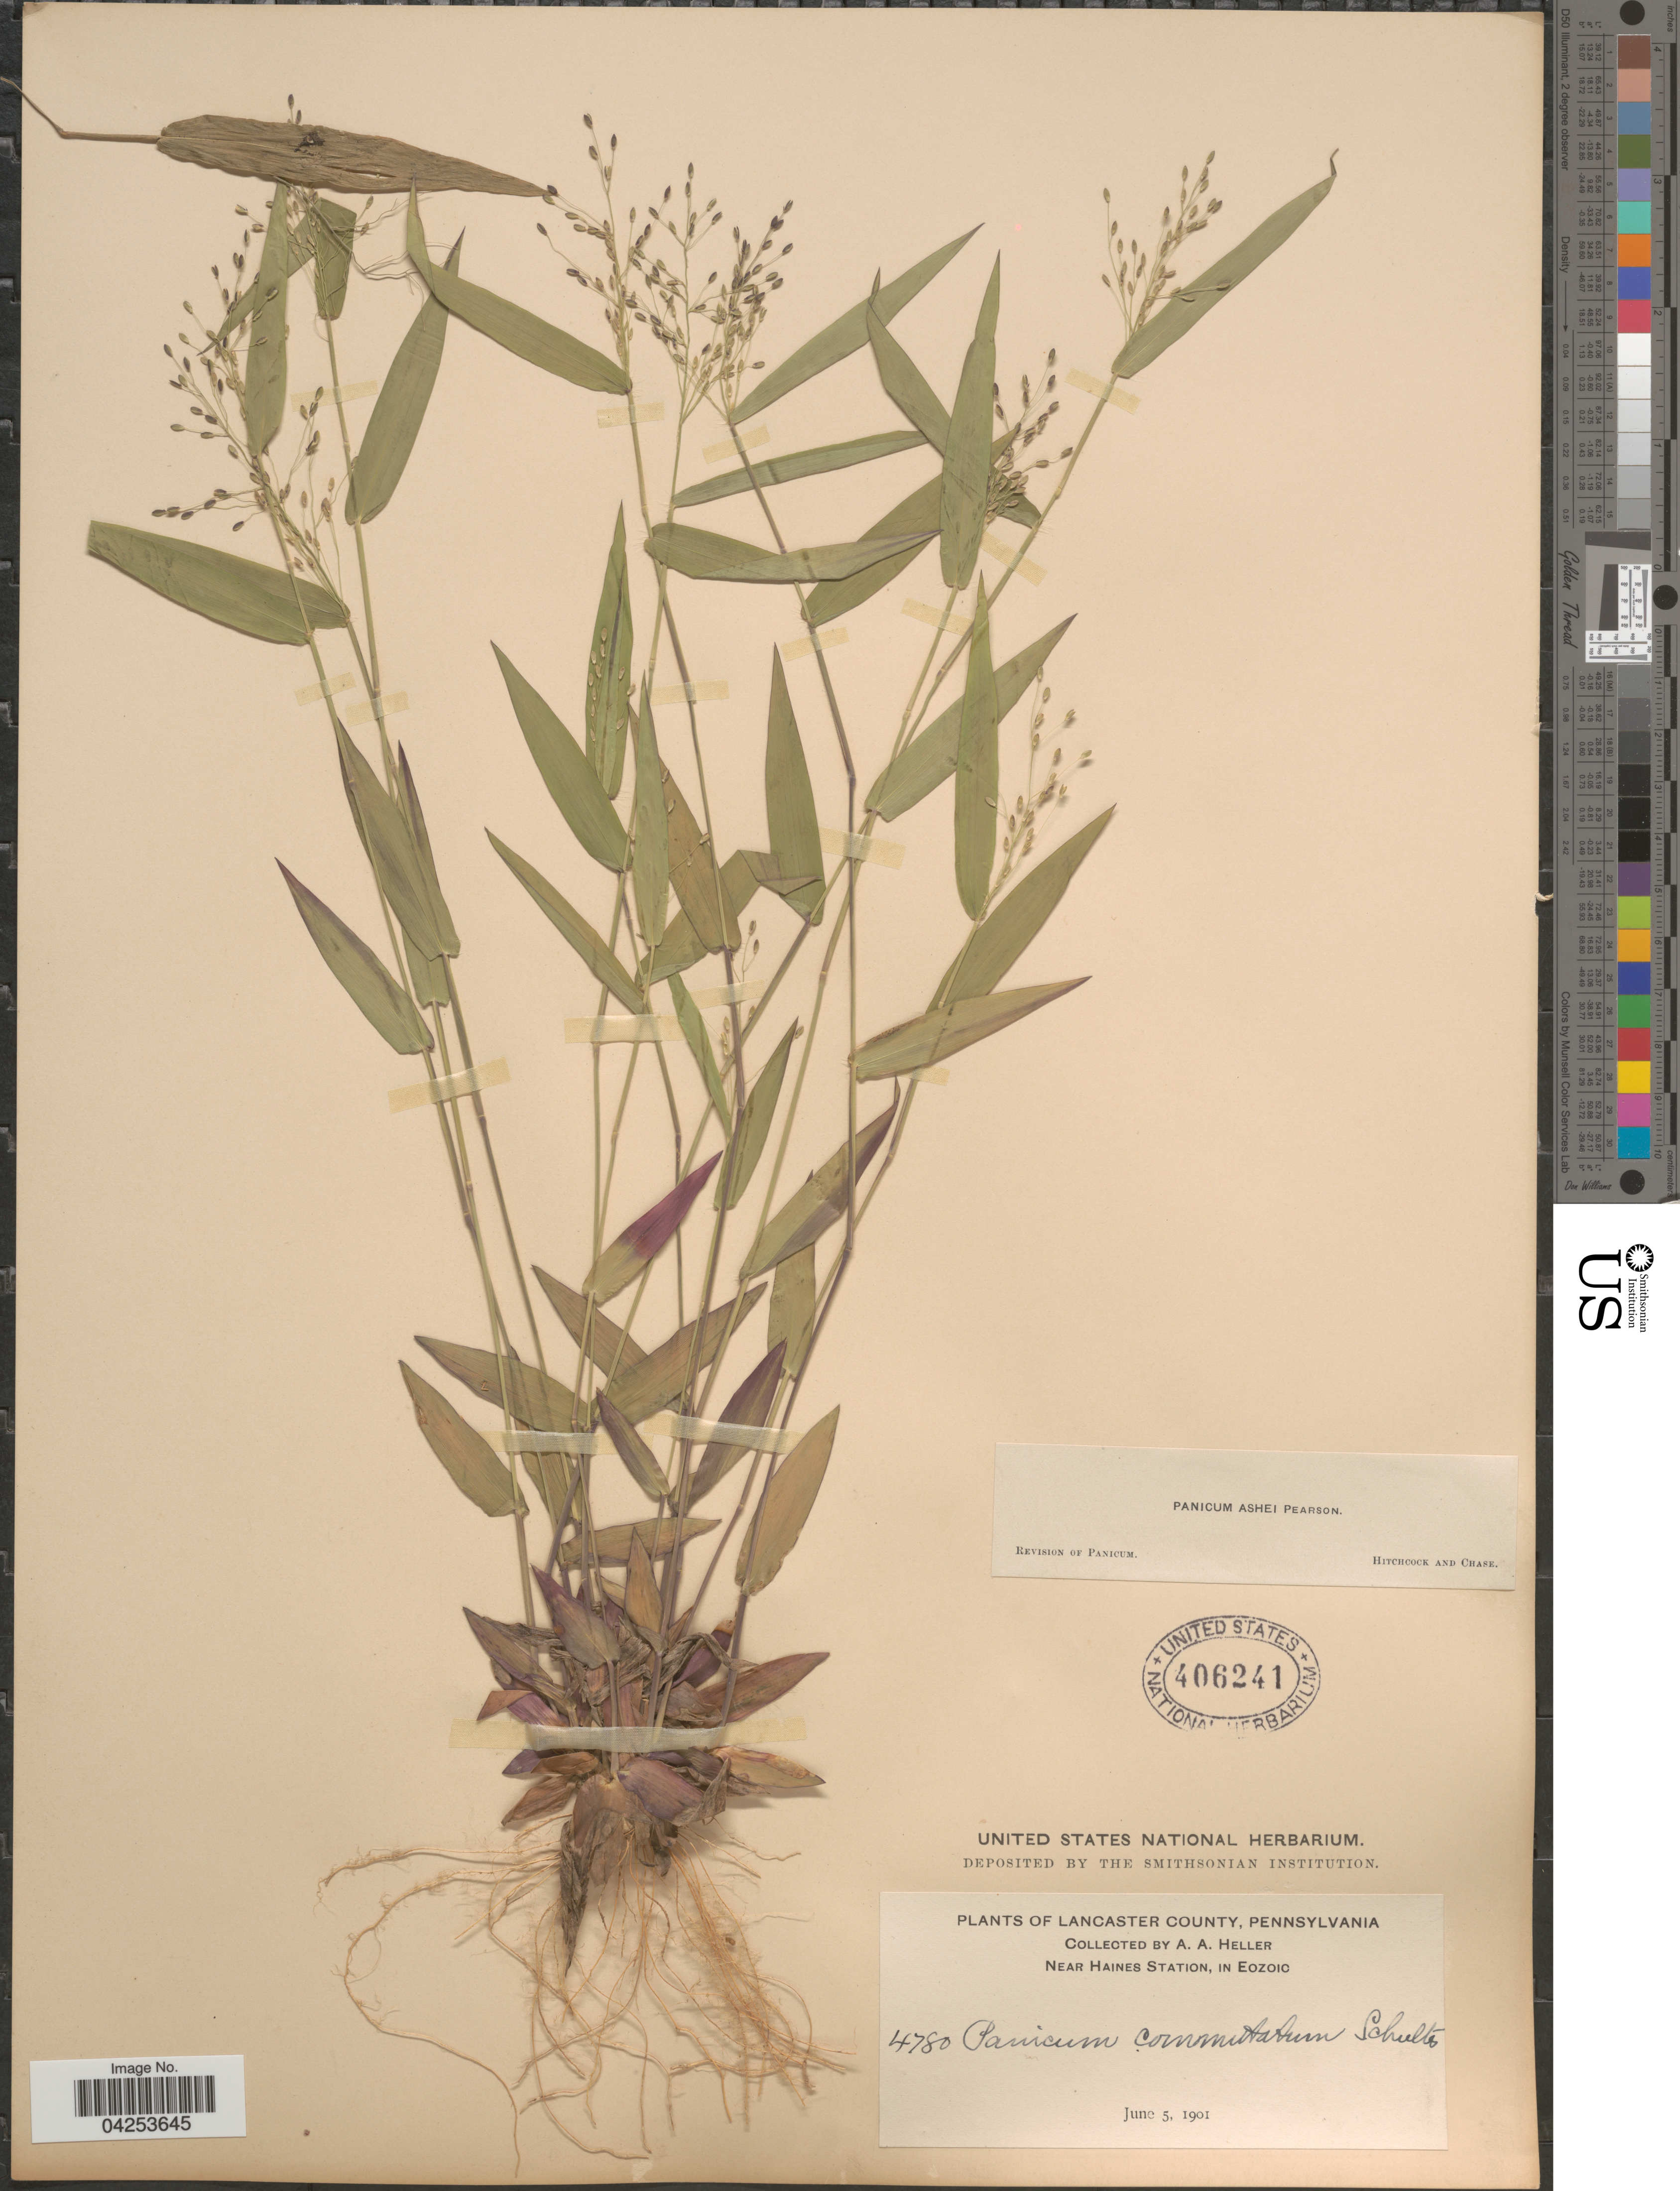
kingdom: Plantae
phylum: Tracheophyta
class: Liliopsida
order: Poales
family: Poaceae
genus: Dichanthelium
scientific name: Dichanthelium commutatum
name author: (Schult.) Gould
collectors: A. A. Heller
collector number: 4780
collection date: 1901-06-05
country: United States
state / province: Pennsylvania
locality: Lancaster County. Near Haines Station, in Eozoic.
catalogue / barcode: US 406241